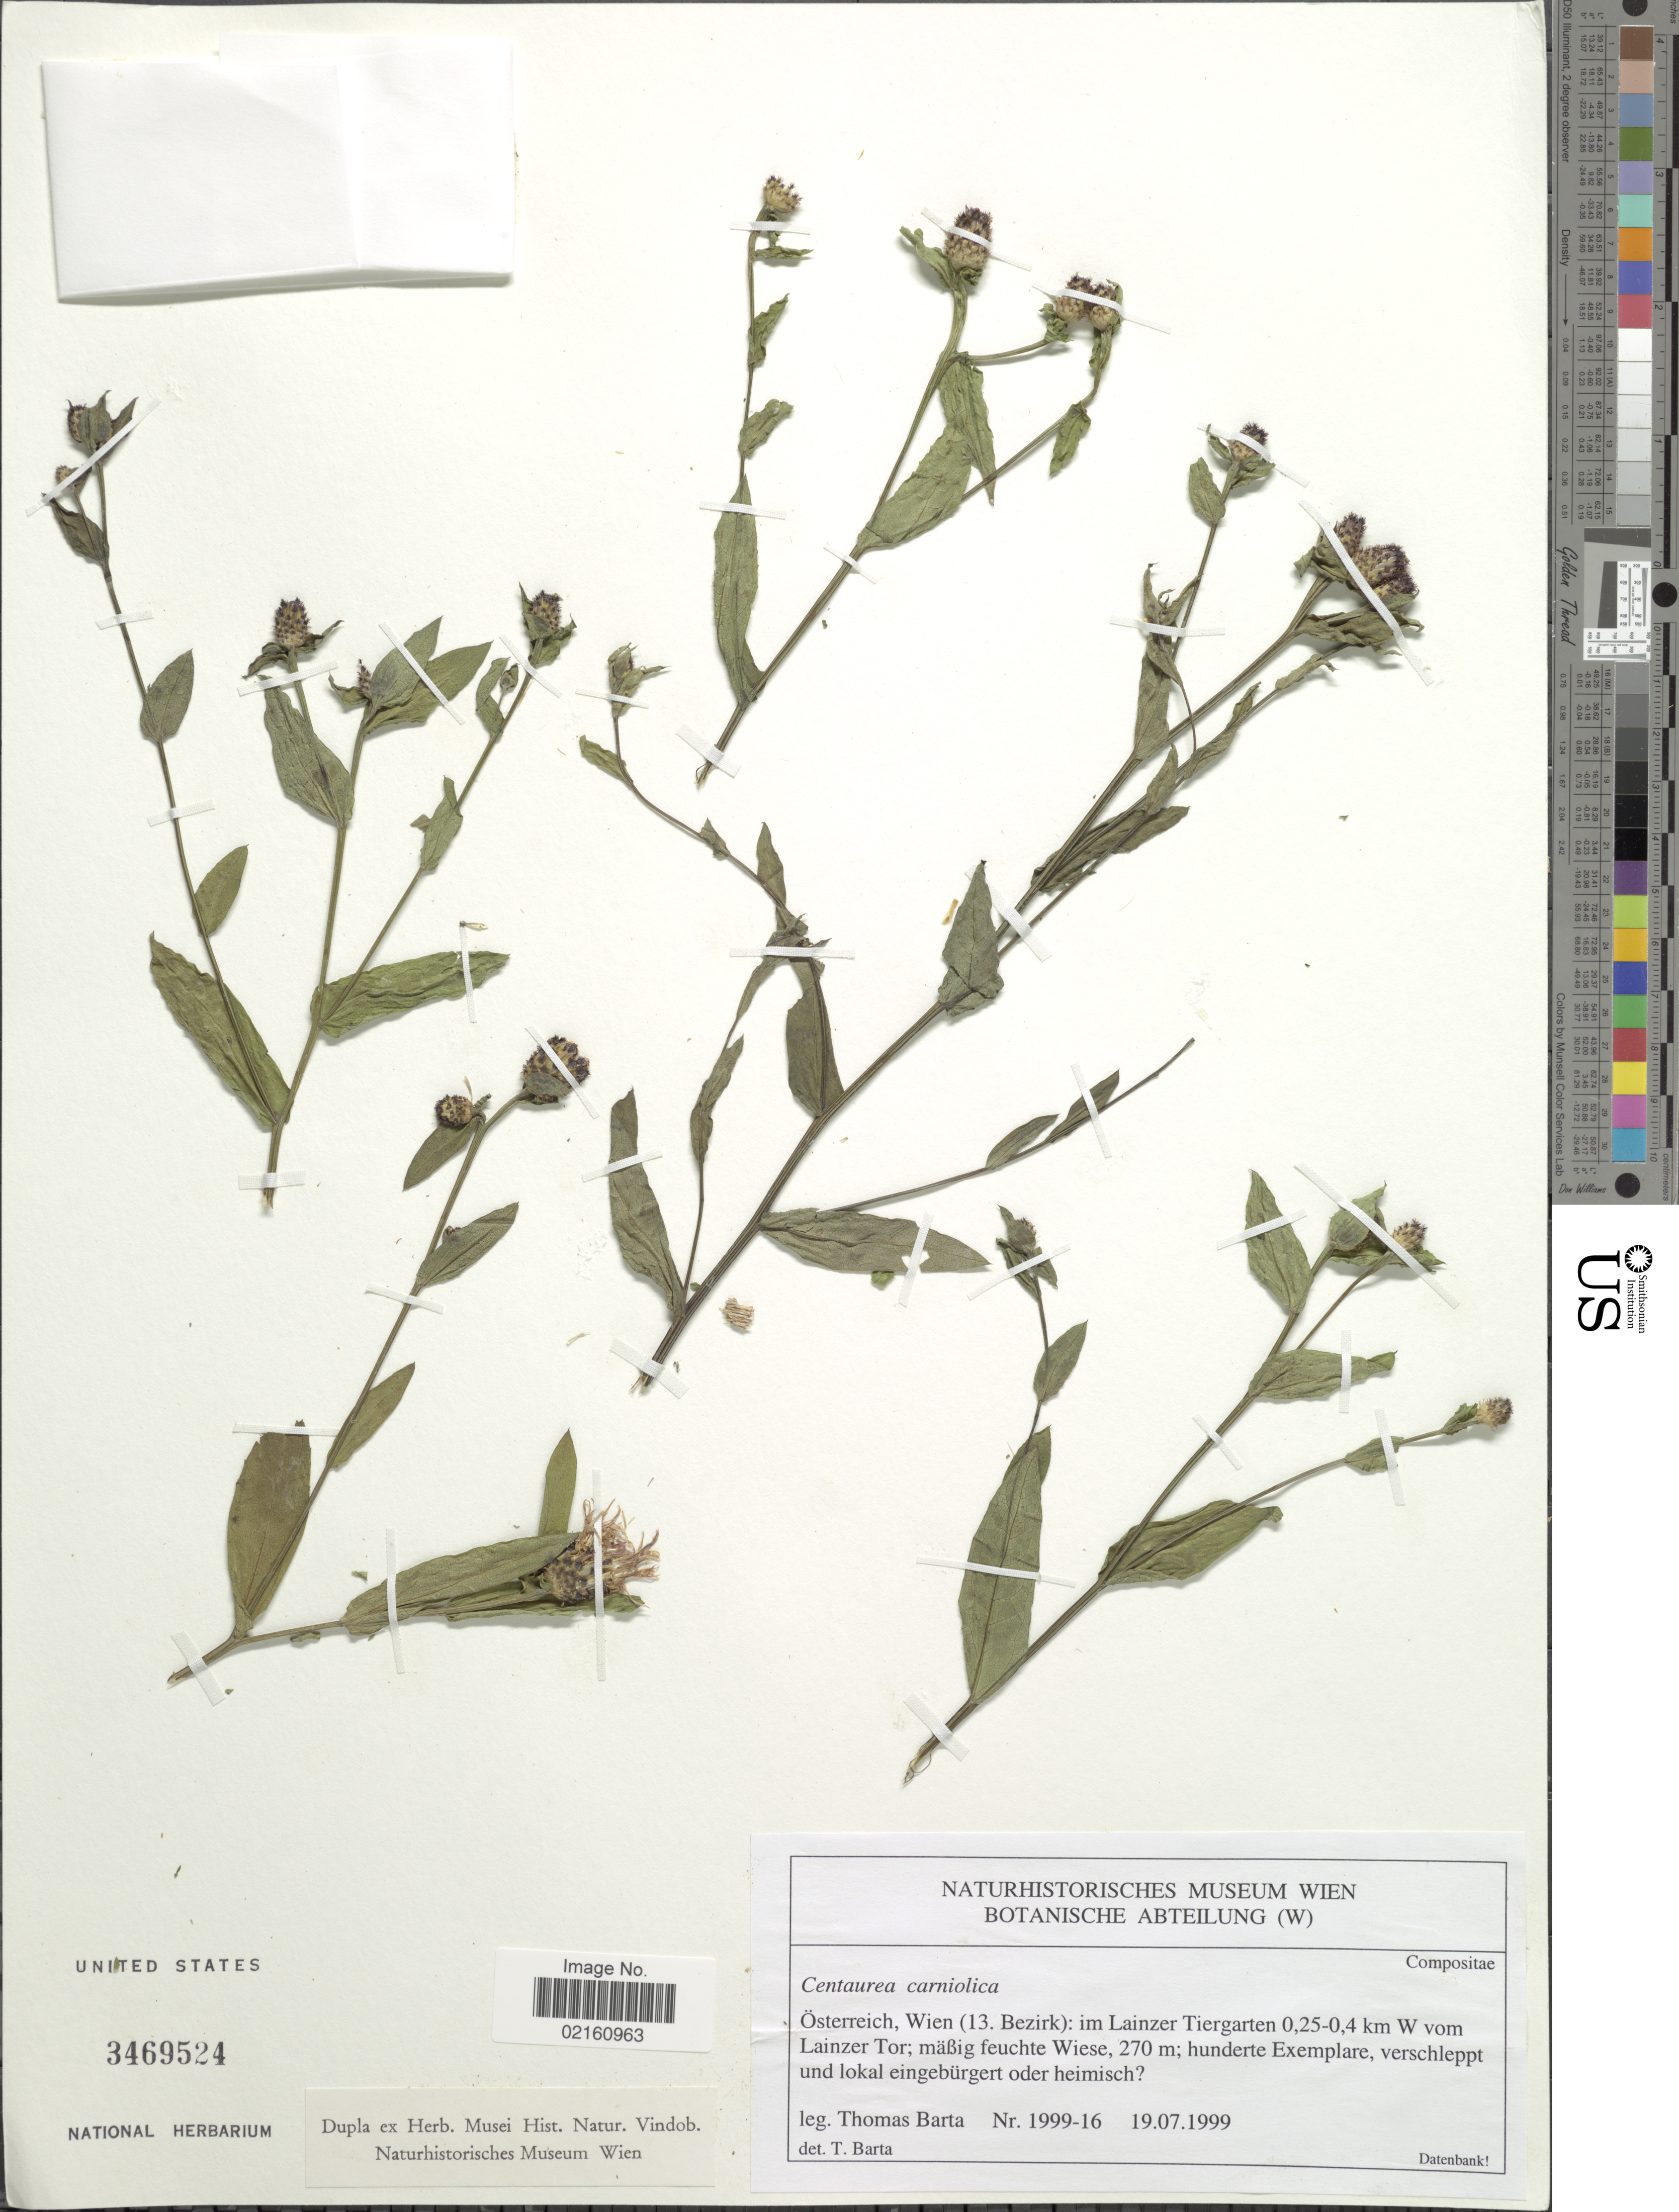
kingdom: Plantae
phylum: Tracheophyta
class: Magnoliopsida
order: Asterales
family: Asteraceae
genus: Centaurea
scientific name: Centaurea nigrescens subsp. vochinensis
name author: (Bernh. ex Rchb.) Nyman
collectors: T. Barta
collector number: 1999-16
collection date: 1999-07-19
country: Austria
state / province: Wien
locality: Osterreich, (13. Bezirk), im Lainzer Tiergarten 0.25-0.4 km W vom Lainzer Tor, mabig feuchte Wiese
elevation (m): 270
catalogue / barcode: US 3469524